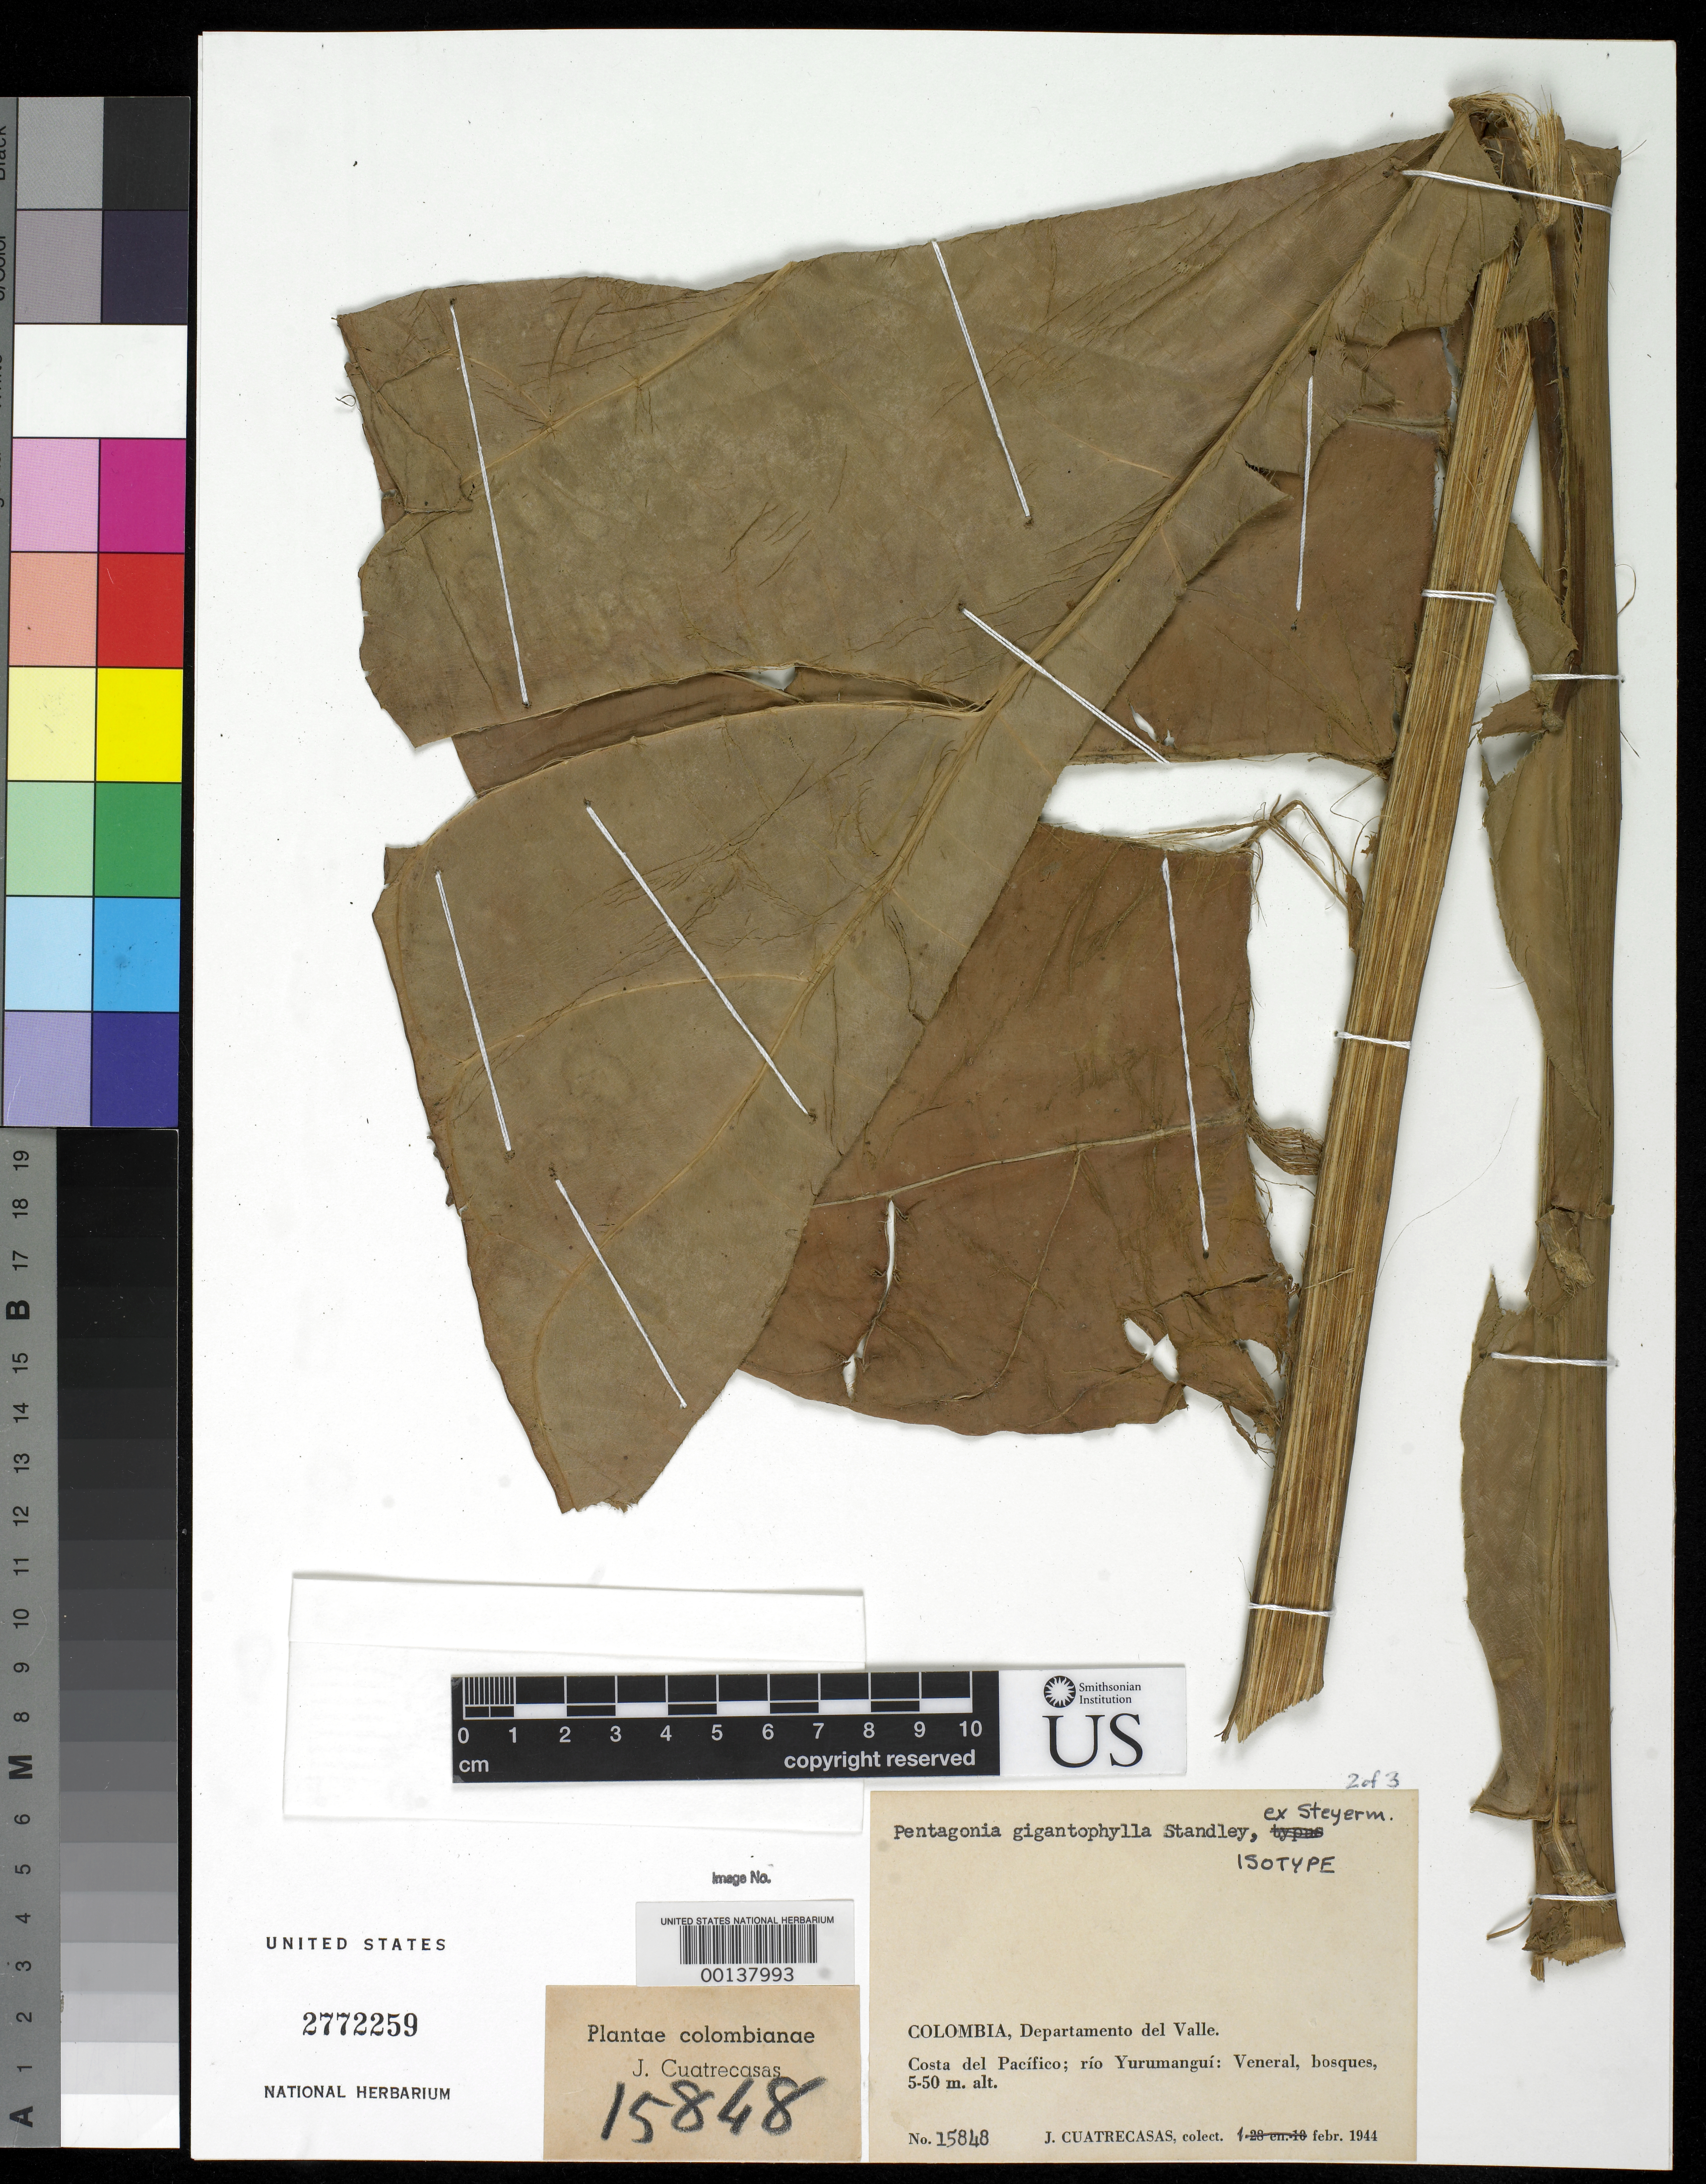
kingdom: Plantae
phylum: Tracheophyta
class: Magnoliopsida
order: Gentianales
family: Rubiaceae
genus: Pentagonia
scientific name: Pentagonia gigantophylla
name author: Standl. ex Steyerm.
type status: Isotype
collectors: J. Cuatrecasas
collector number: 15848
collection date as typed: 28 Jan 1944 to 10 Feb 194-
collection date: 1944-01-28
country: Colombia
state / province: Valle del Cauca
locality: Rio Yurumangui, Veneral.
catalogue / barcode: US 2772259